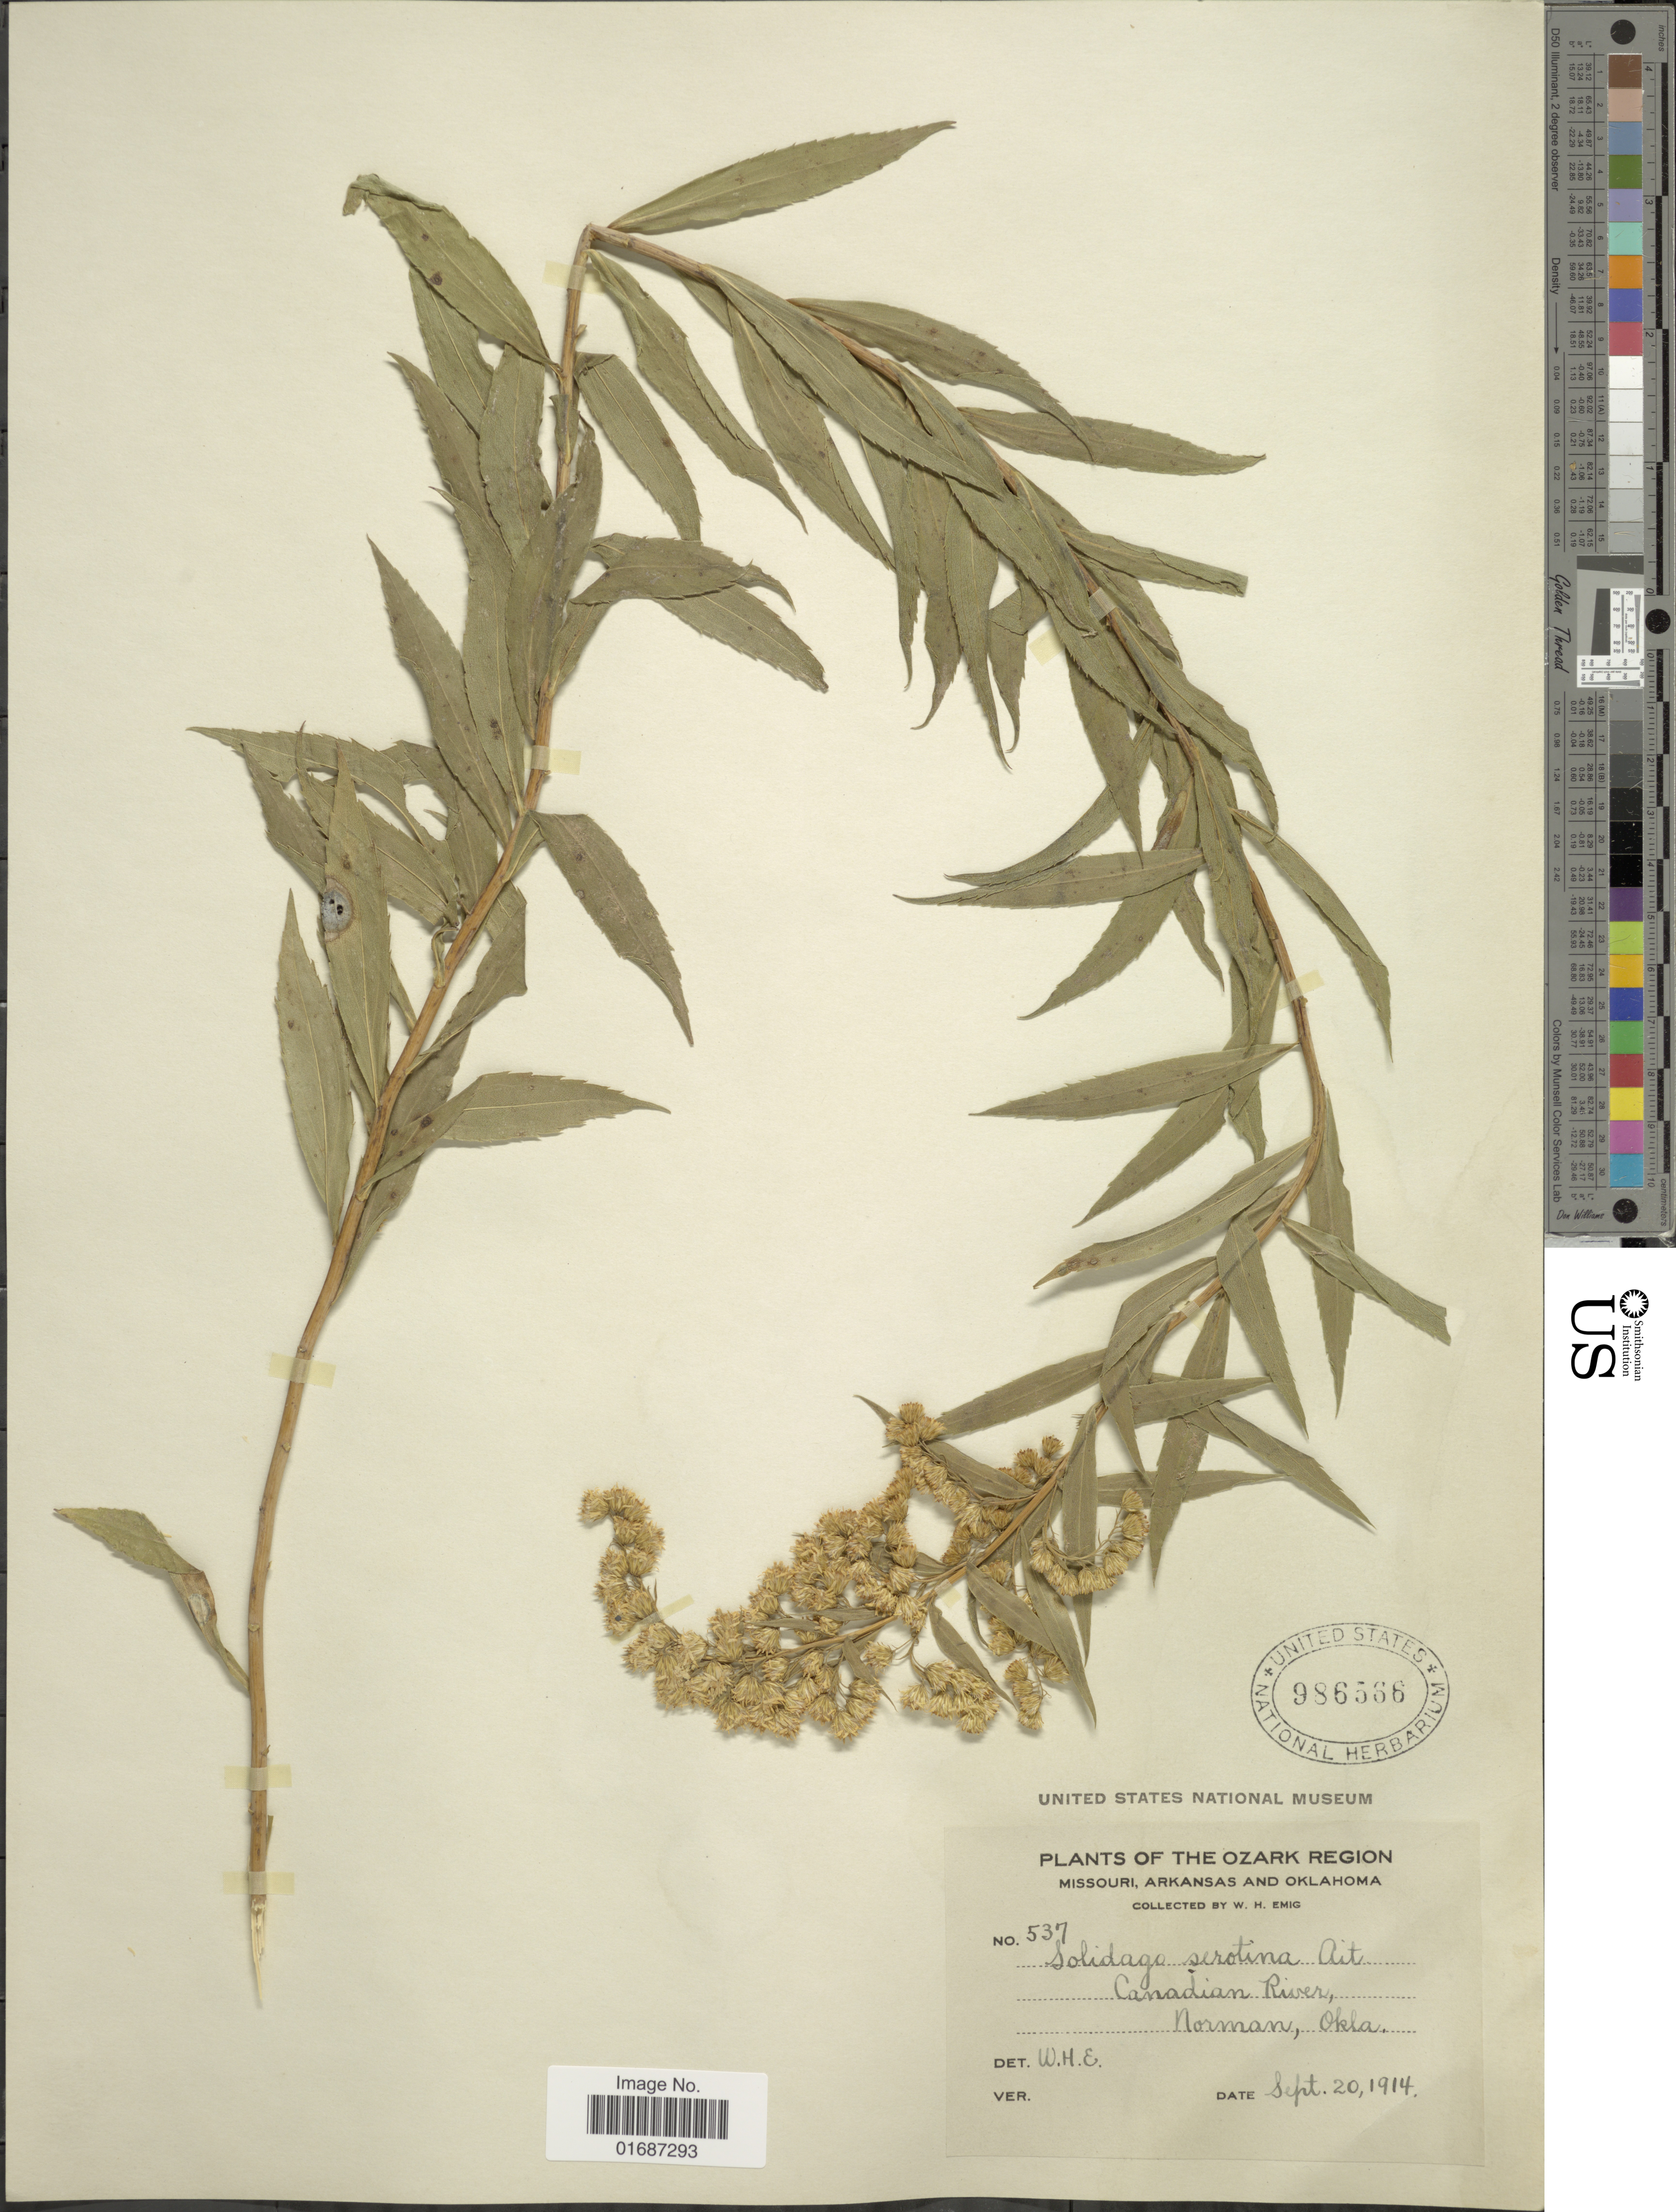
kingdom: Plantae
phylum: Tracheophyta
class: Magnoliopsida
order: Asterales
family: Asteraceae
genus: Solidago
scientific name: Solidago gigantea var. leiophylla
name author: Fernald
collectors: W. H. Emig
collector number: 537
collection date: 1914-09-20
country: United States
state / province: Oklahoma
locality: The Ozark County, Canadian River, Norman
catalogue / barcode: US 986566